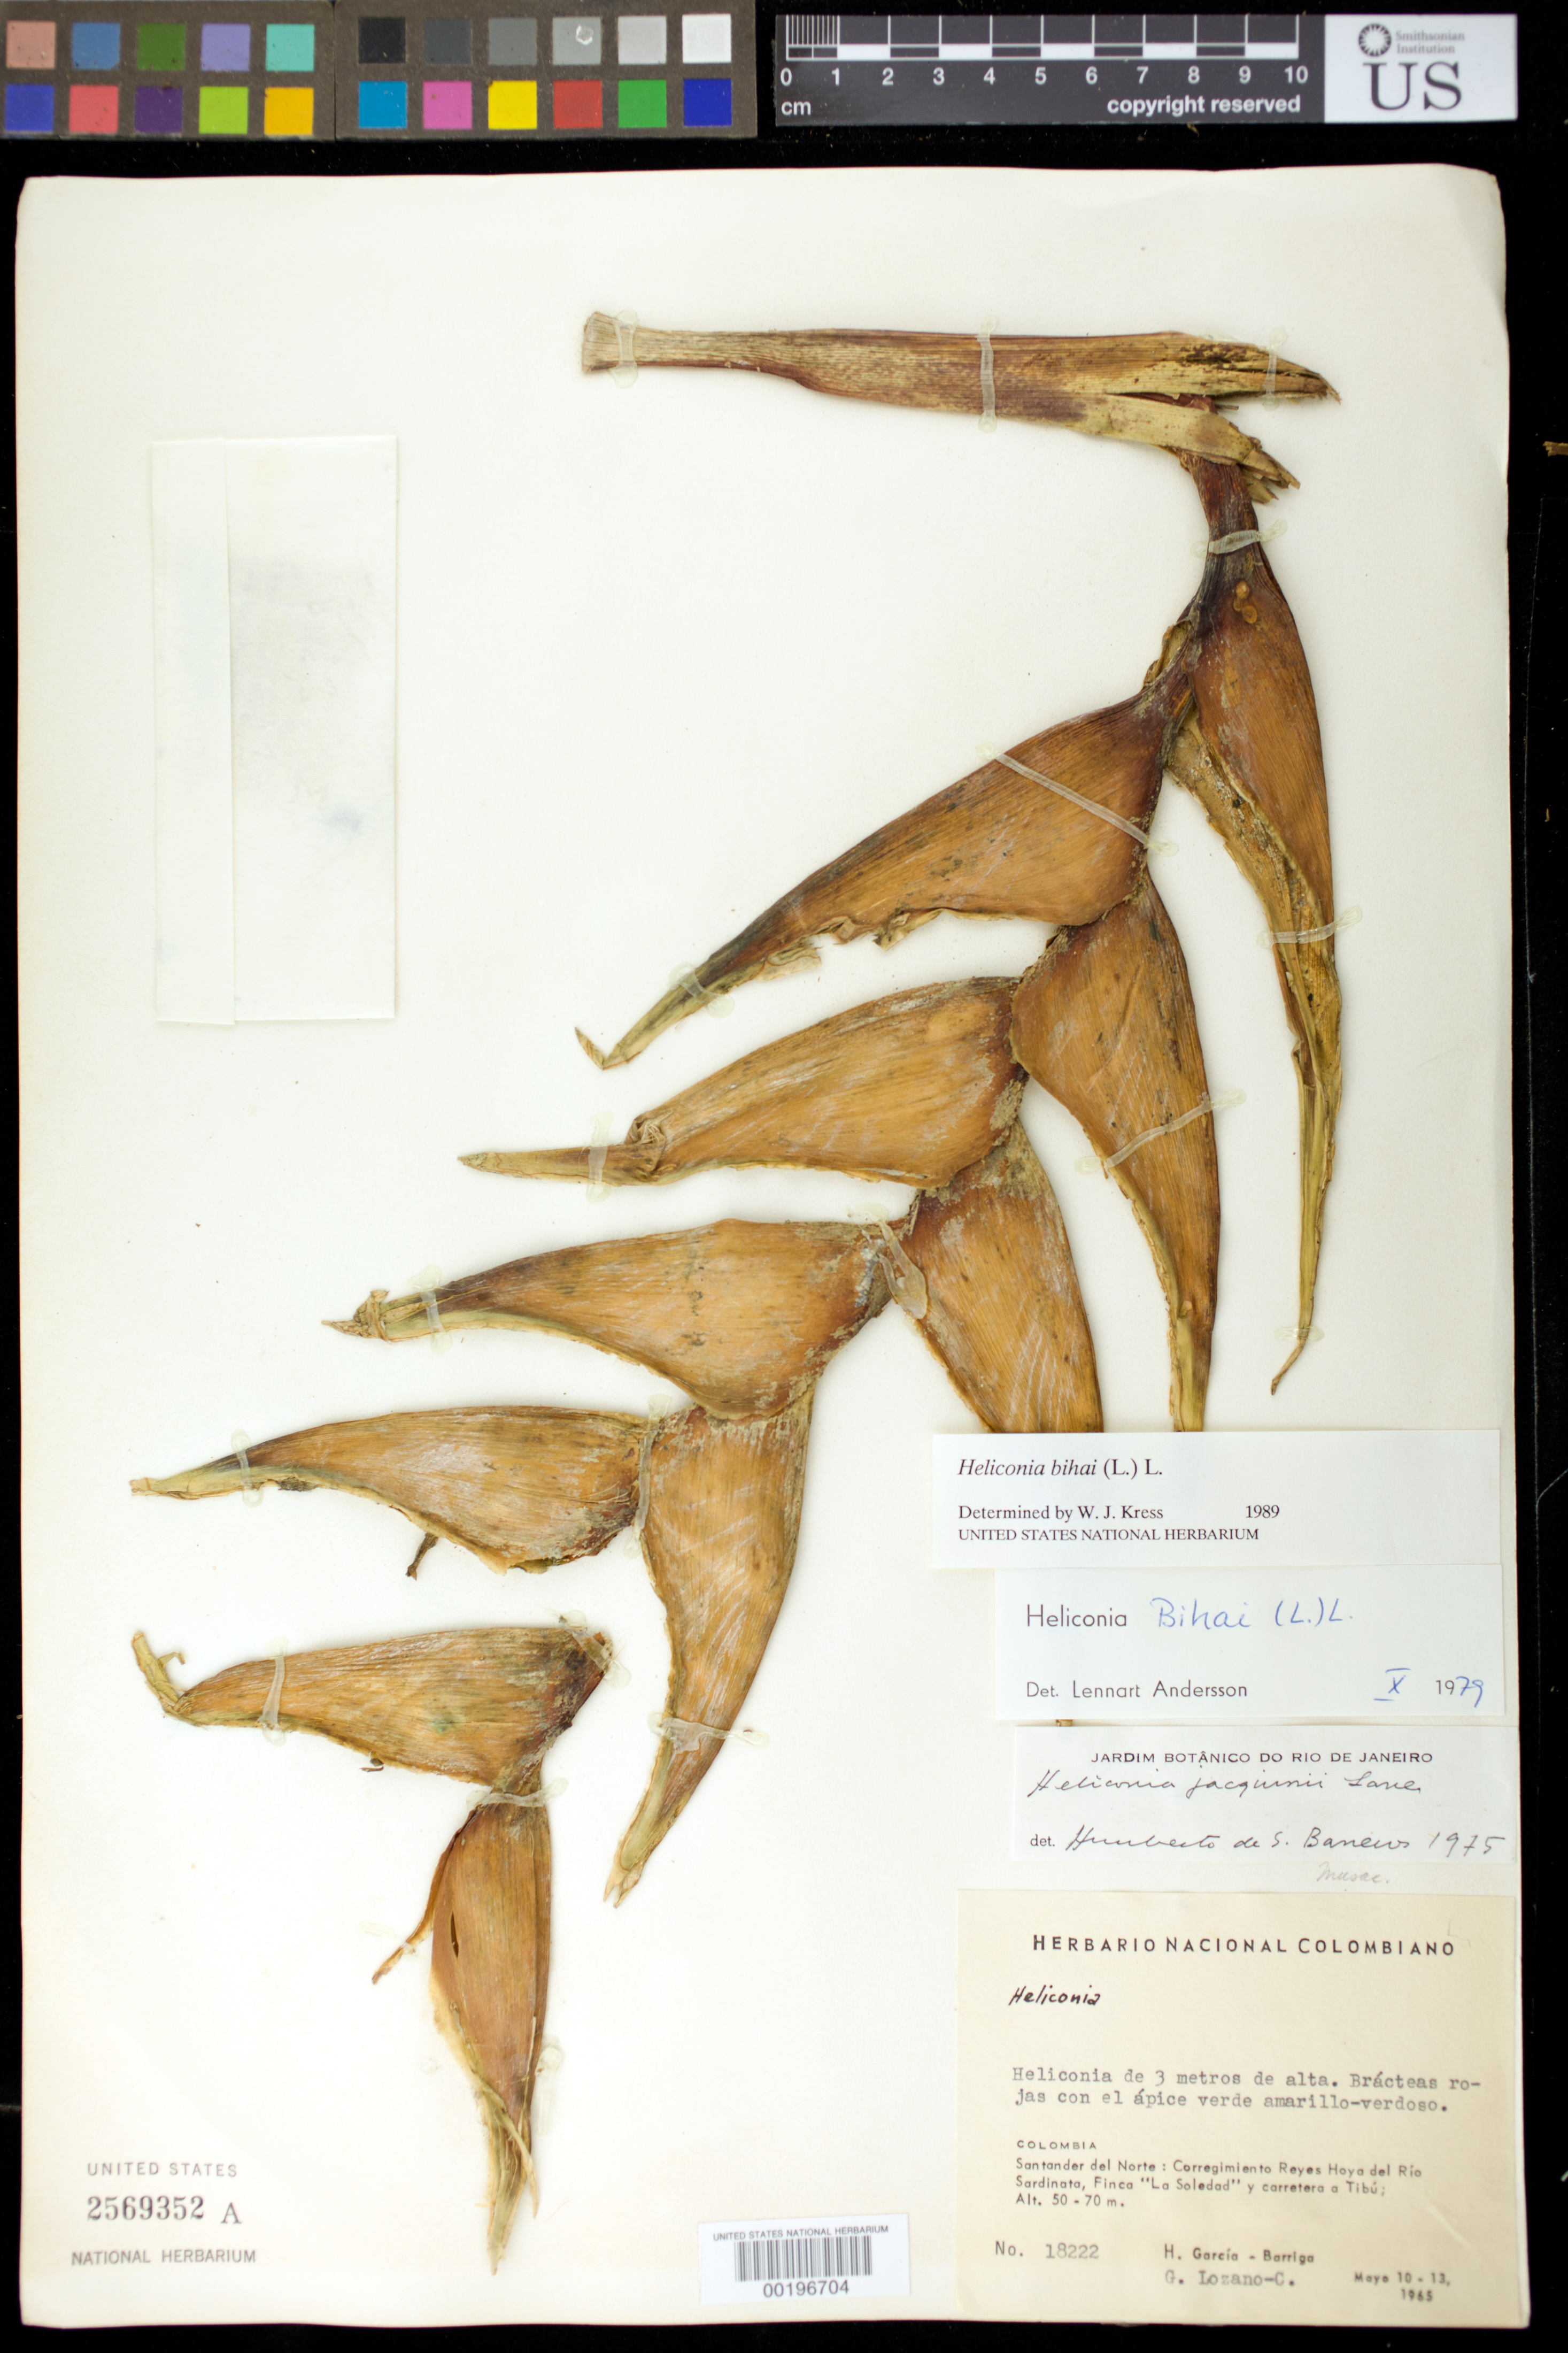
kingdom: Plantae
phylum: Tracheophyta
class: Liliopsida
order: Zingiberales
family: Heliconiaceae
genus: Heliconia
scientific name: Heliconia bihai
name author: (L.) L.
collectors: H. García Barriga & G. Lozano-Contreras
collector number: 18222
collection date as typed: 10 May 1965 to 13 May 1965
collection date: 1965-05-10/1965-05-13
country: Colombia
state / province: Norte de Santander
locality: Corregimiento Reyes Valley of Rio Sardinata, Finca "La Soledad" and highway to Tibu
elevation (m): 50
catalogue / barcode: US 2569352A